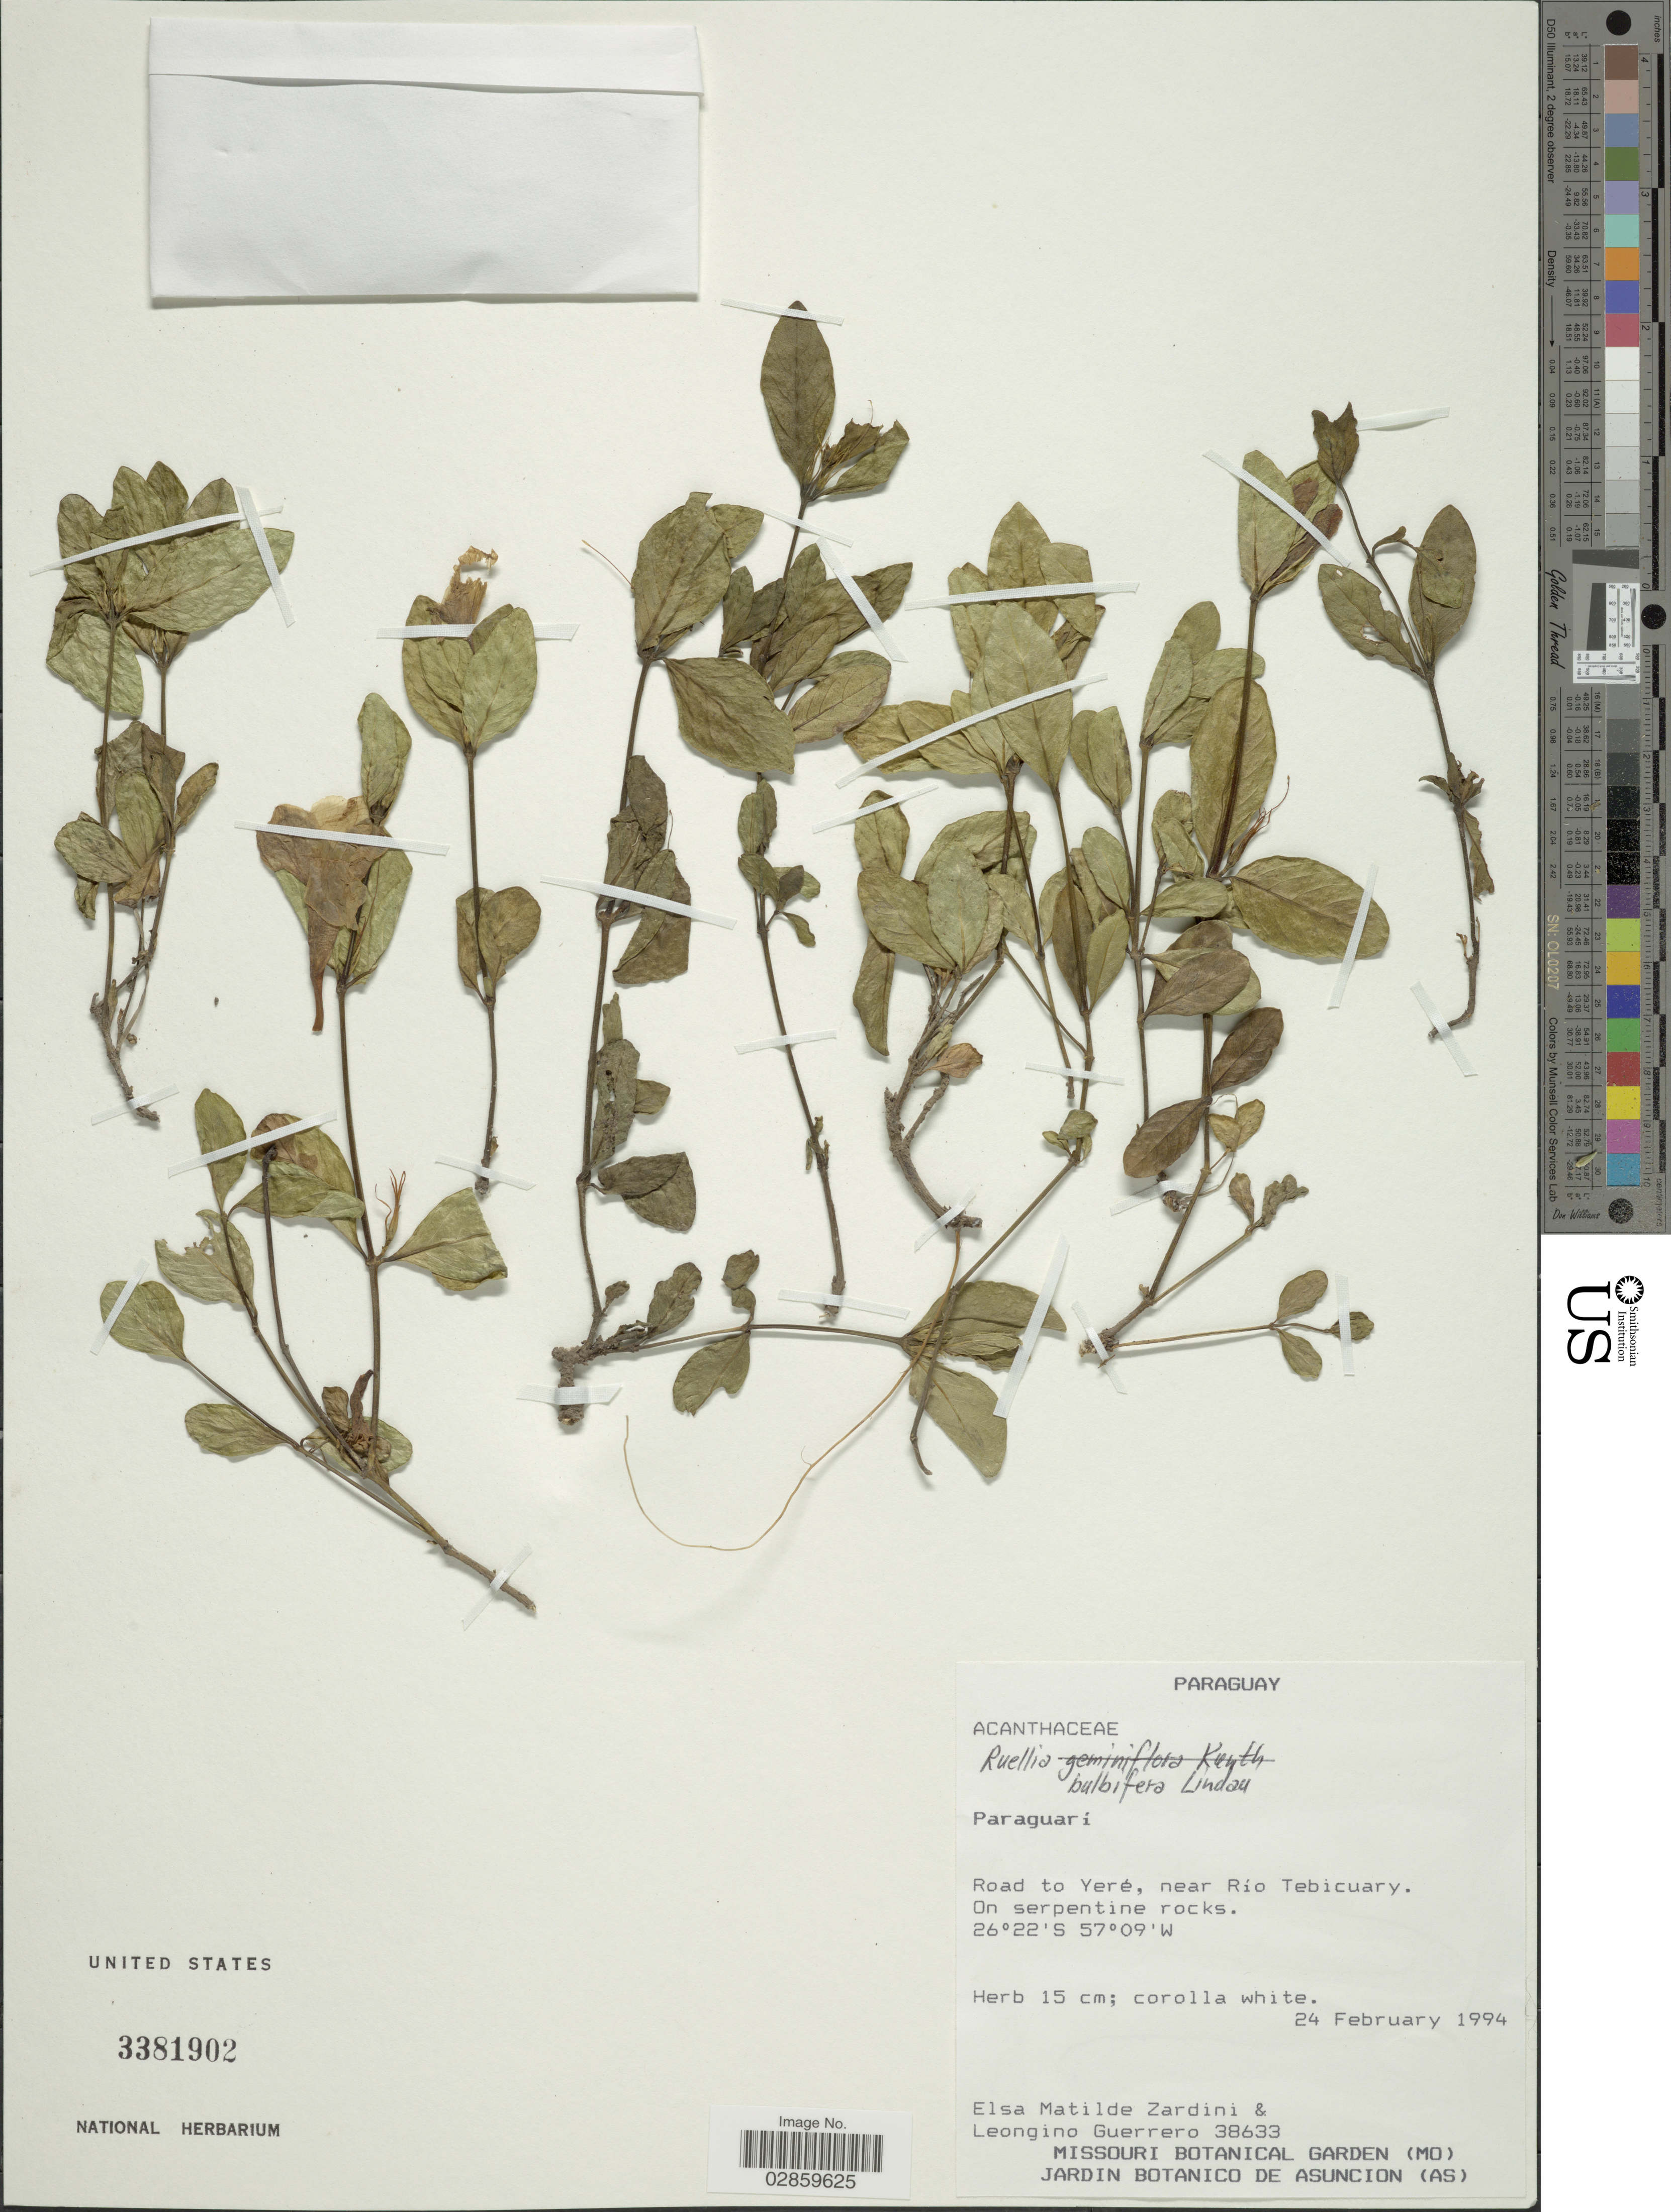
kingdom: Plantae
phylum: Tracheophyta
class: Magnoliopsida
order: Lamiales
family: Acanthaceae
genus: Ruellia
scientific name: Ruellia bulbifera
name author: Lindau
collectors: E. M. Zardini & L. Guerrero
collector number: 38633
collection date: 1994-02-24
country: Paraguay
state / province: Paraguari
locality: Road to Yeré, near Río Tebicuary.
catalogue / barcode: US 3381902